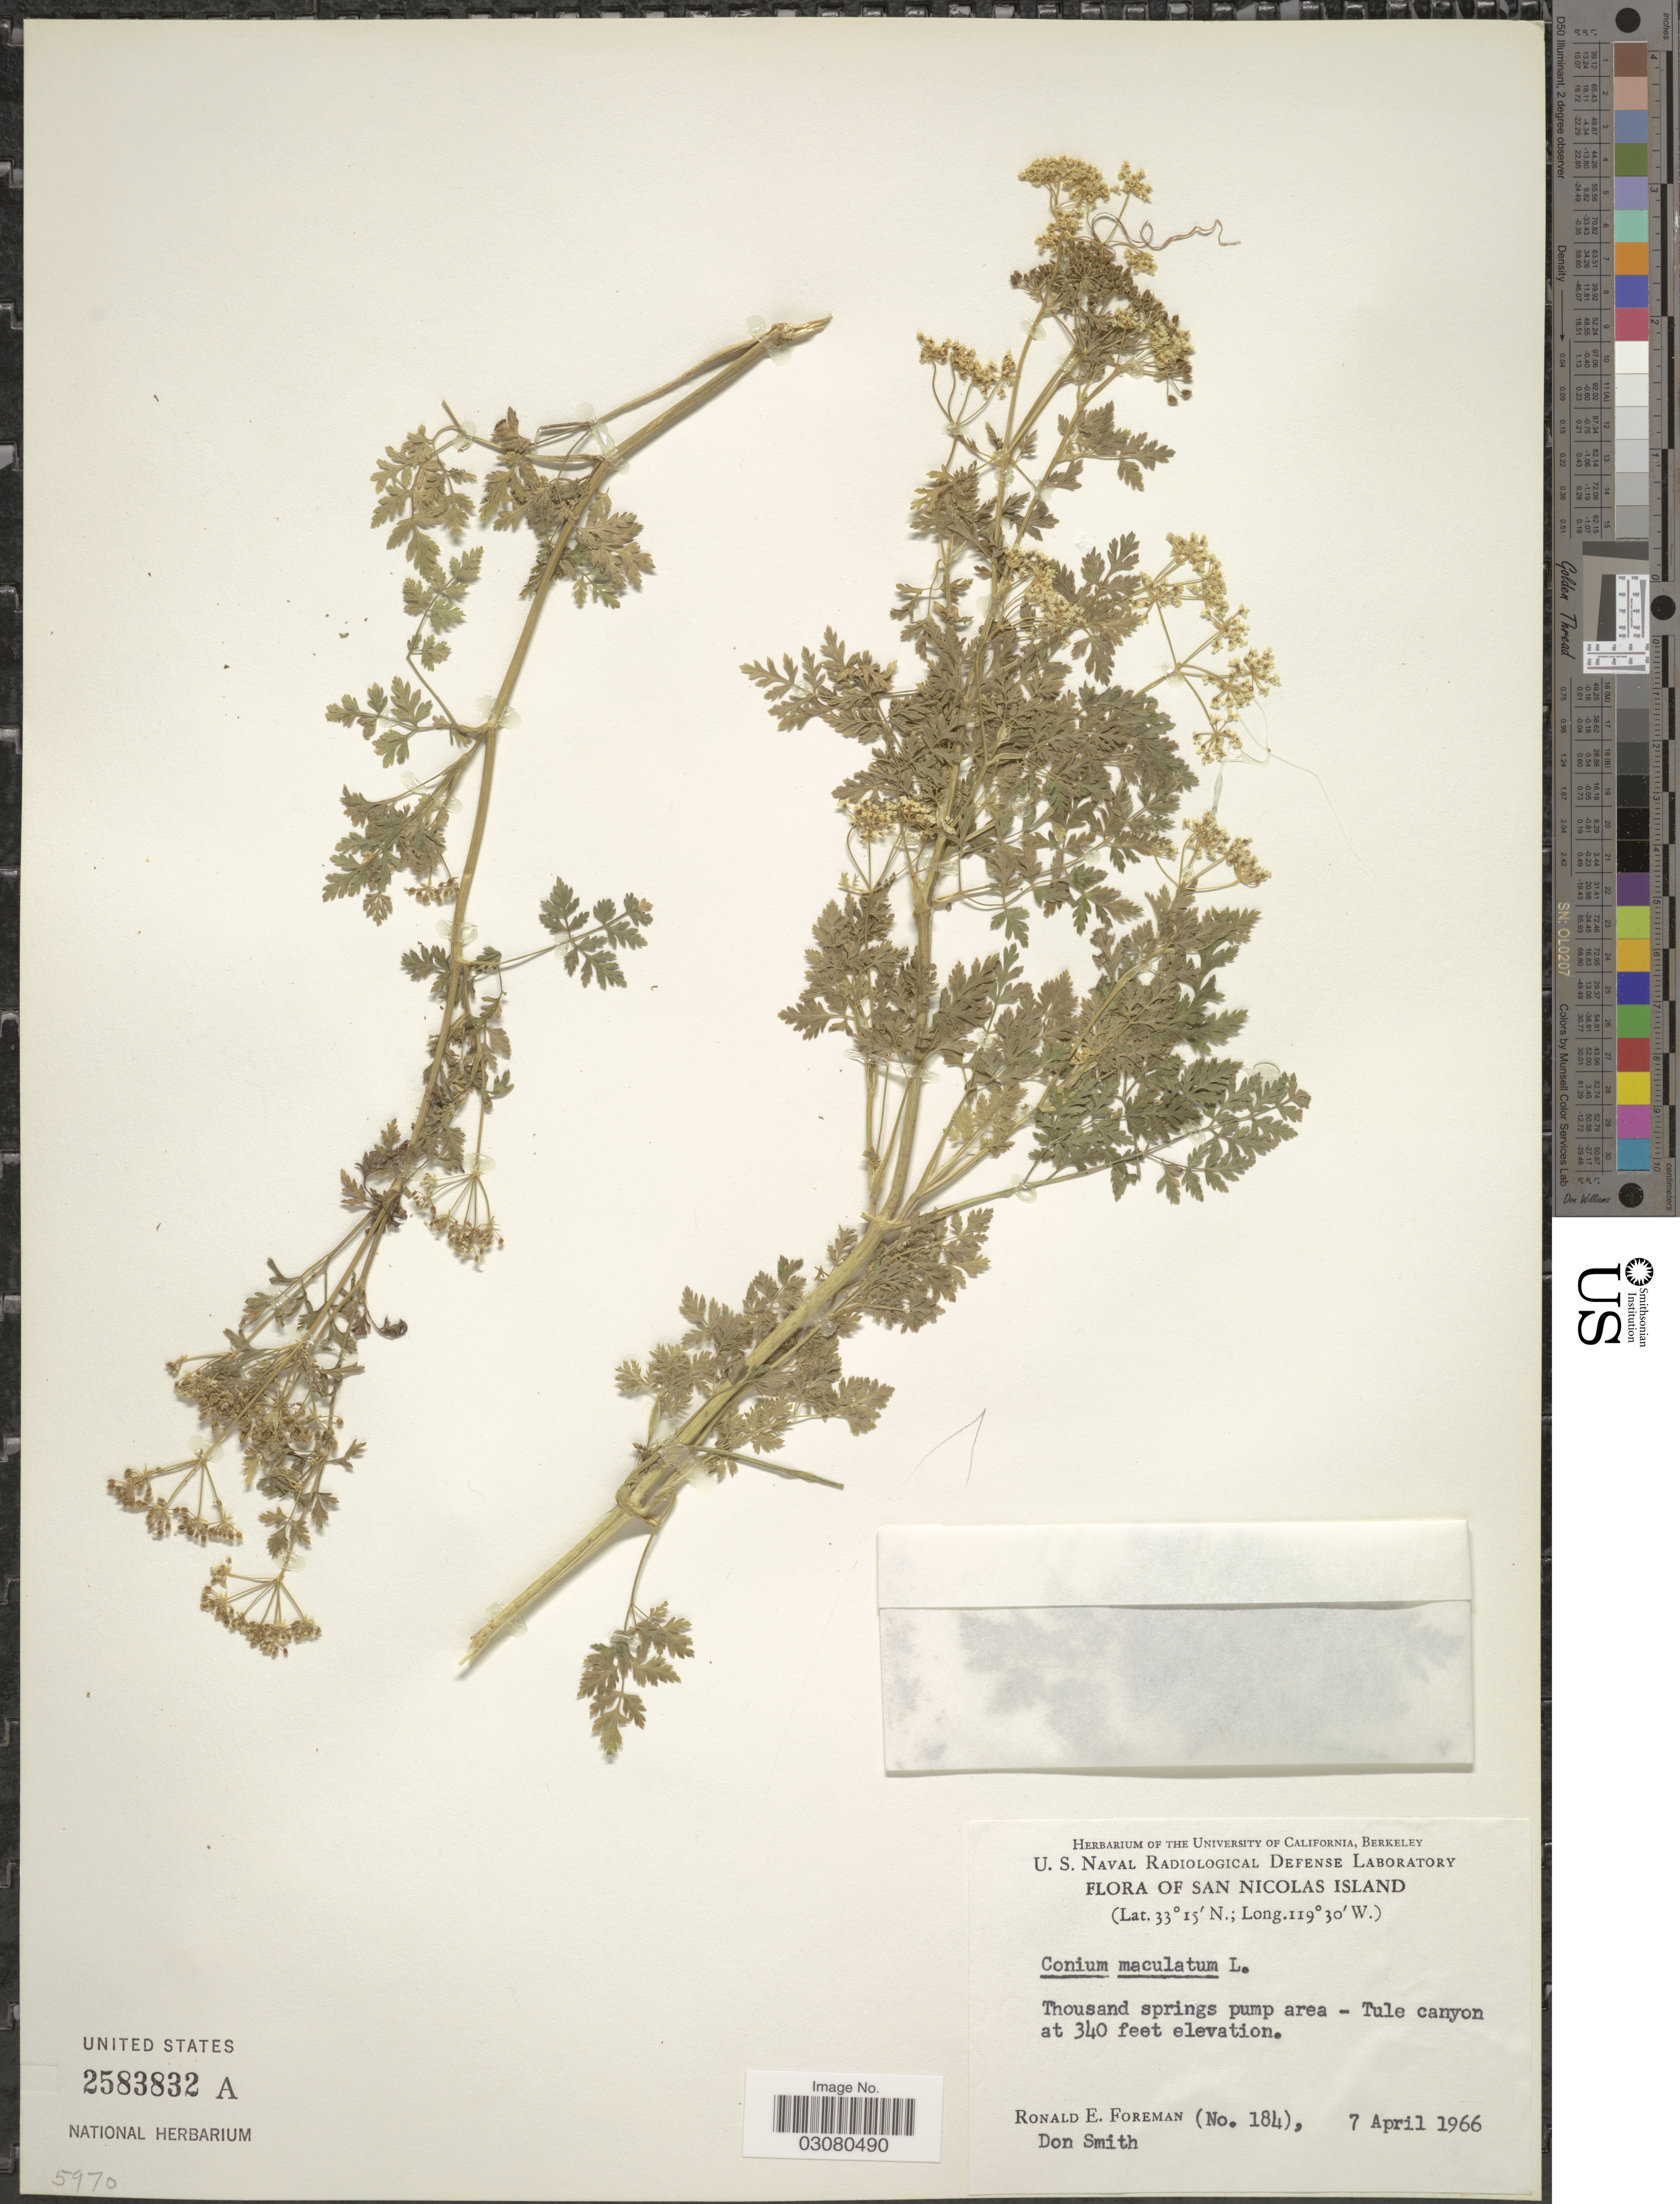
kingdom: Plantae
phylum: Tracheophyta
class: Magnoliopsida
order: Apiales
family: Apiaceae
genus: Conium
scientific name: Conium maculatum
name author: L.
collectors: R. Foreman & D. Smith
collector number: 184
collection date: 1966-04-07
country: United States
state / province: California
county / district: Ventura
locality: San Nicolas Island. Thousand springs pump area - Tule canyon.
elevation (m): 104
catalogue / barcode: US 2583832A